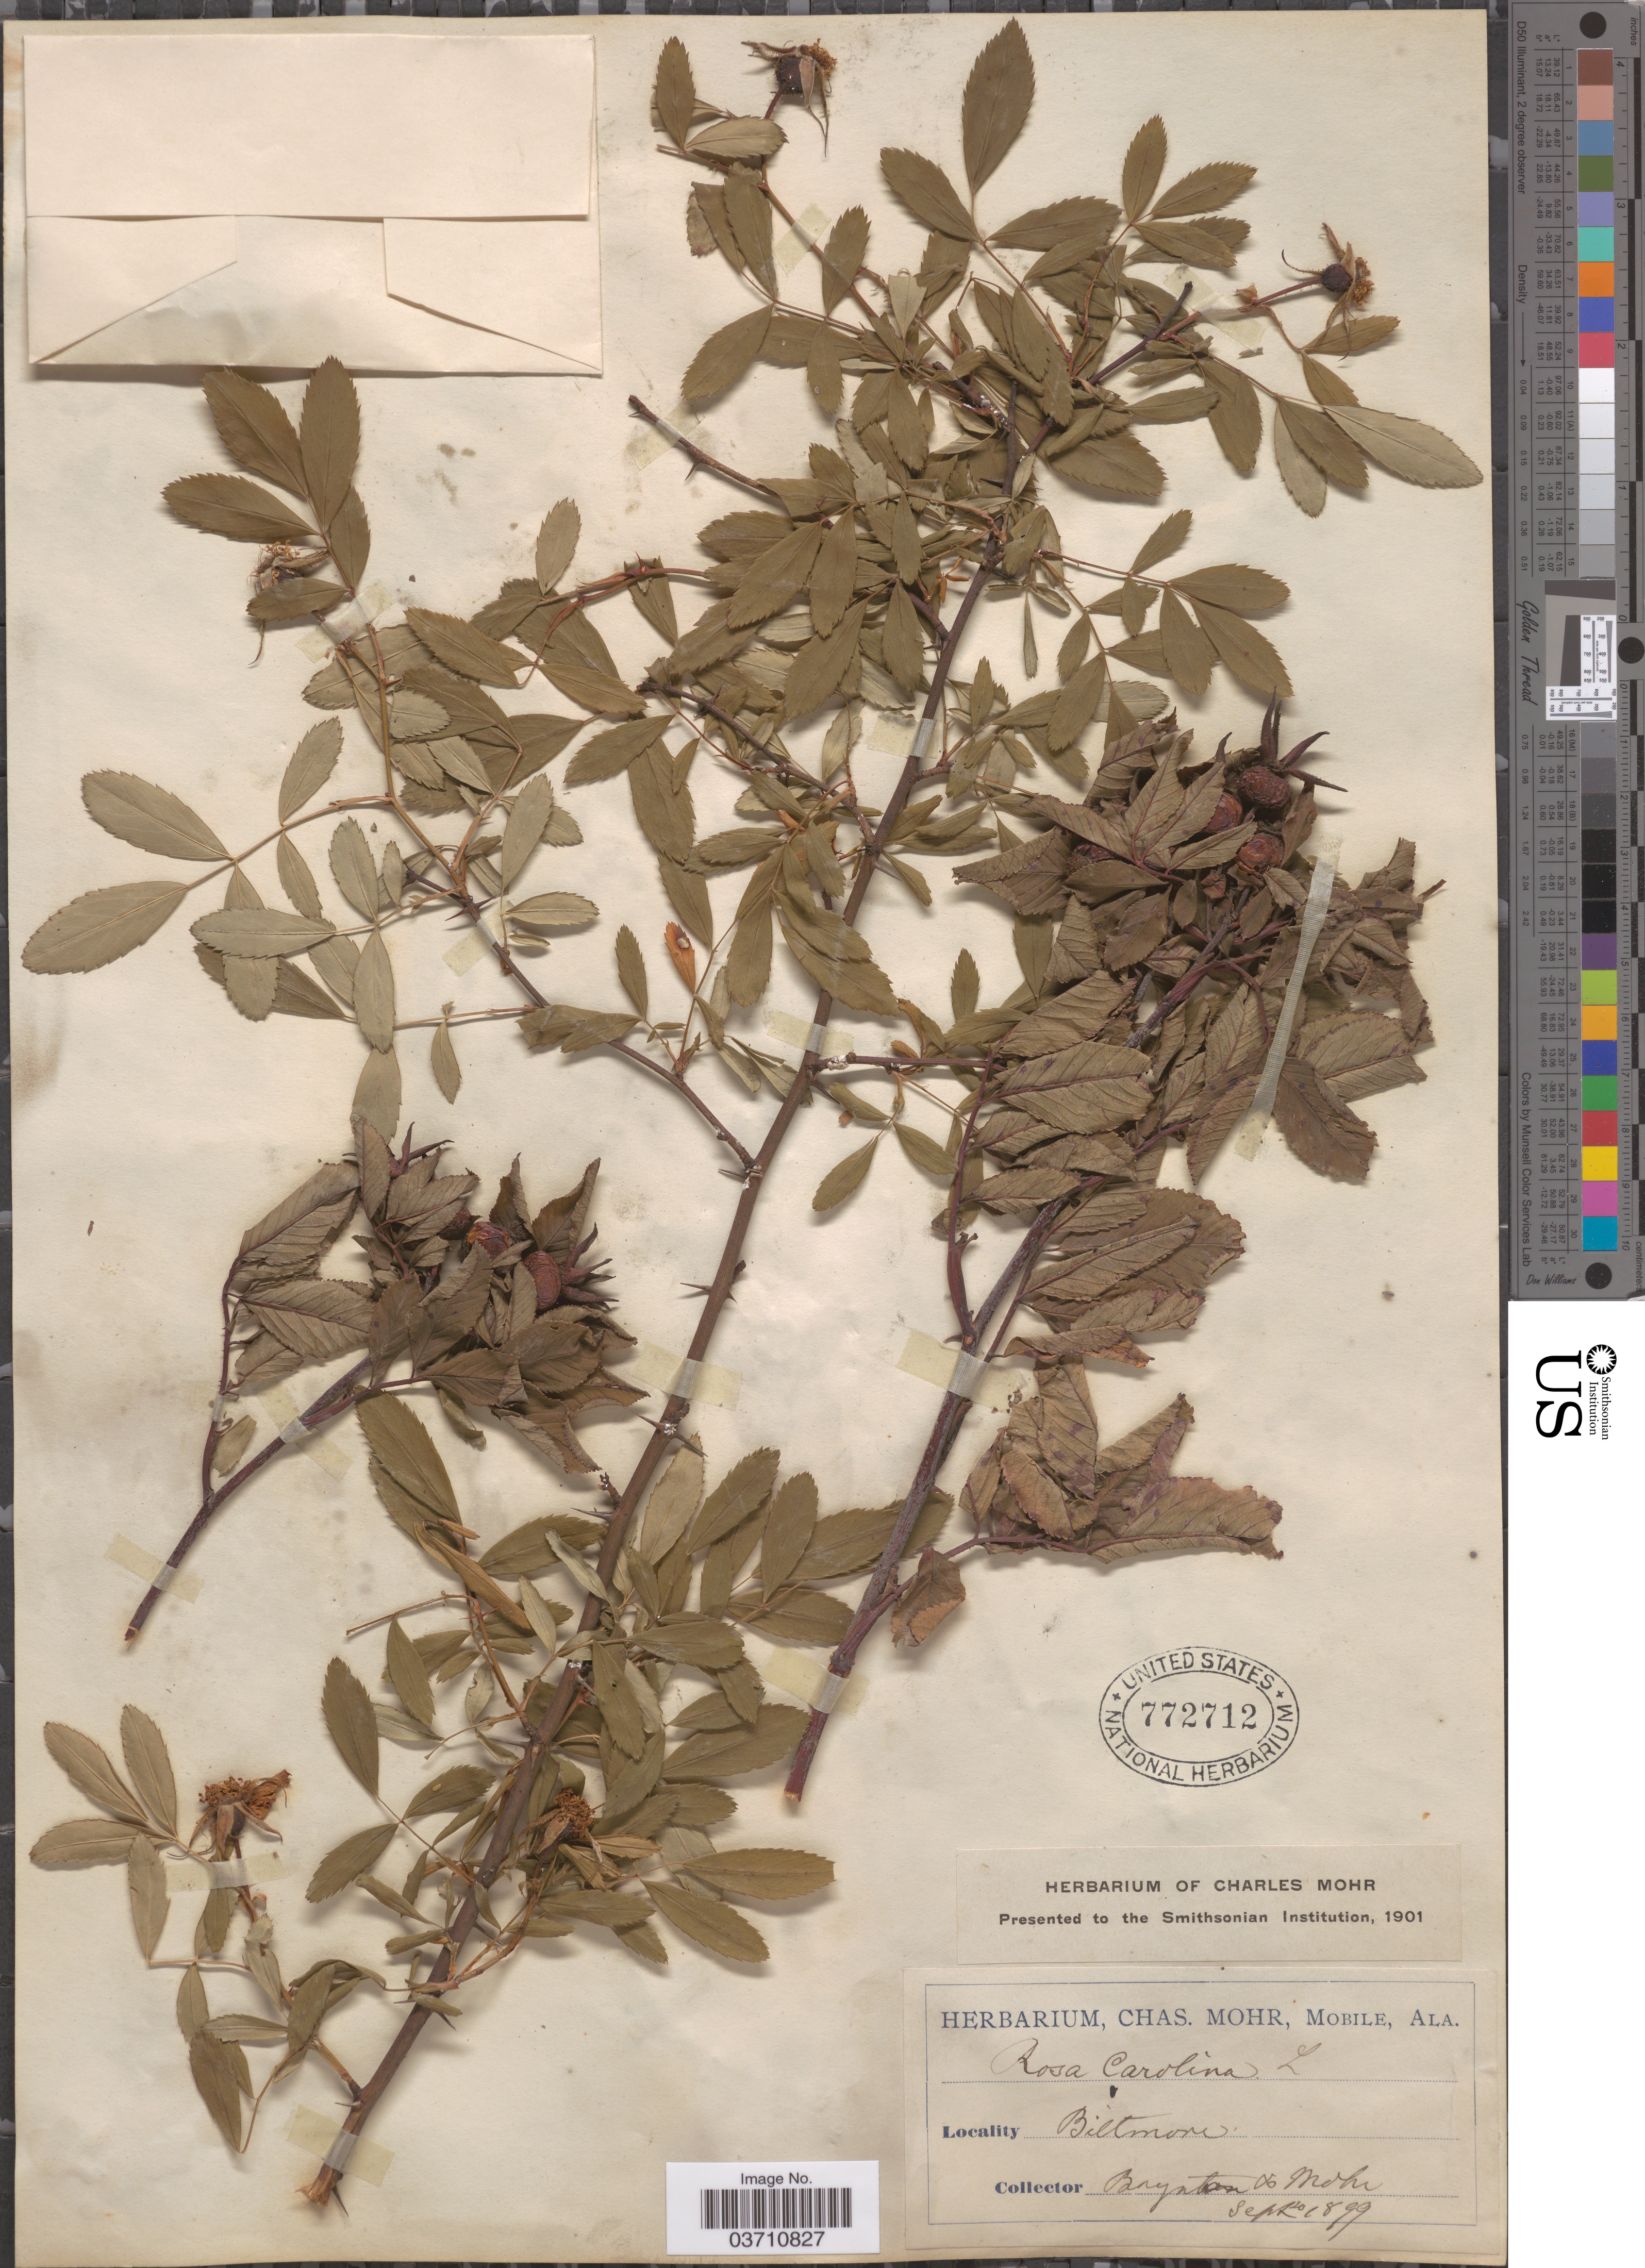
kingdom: Plantae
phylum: Tracheophyta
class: Magnoliopsida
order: Rosales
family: Rosaceae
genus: Rosa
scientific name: Rosa carolina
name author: L.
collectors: Brynton & Mohr, C. T. (herbarium)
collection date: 1899-09-20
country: United States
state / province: Alabama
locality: Biltmore.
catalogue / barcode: US 772712